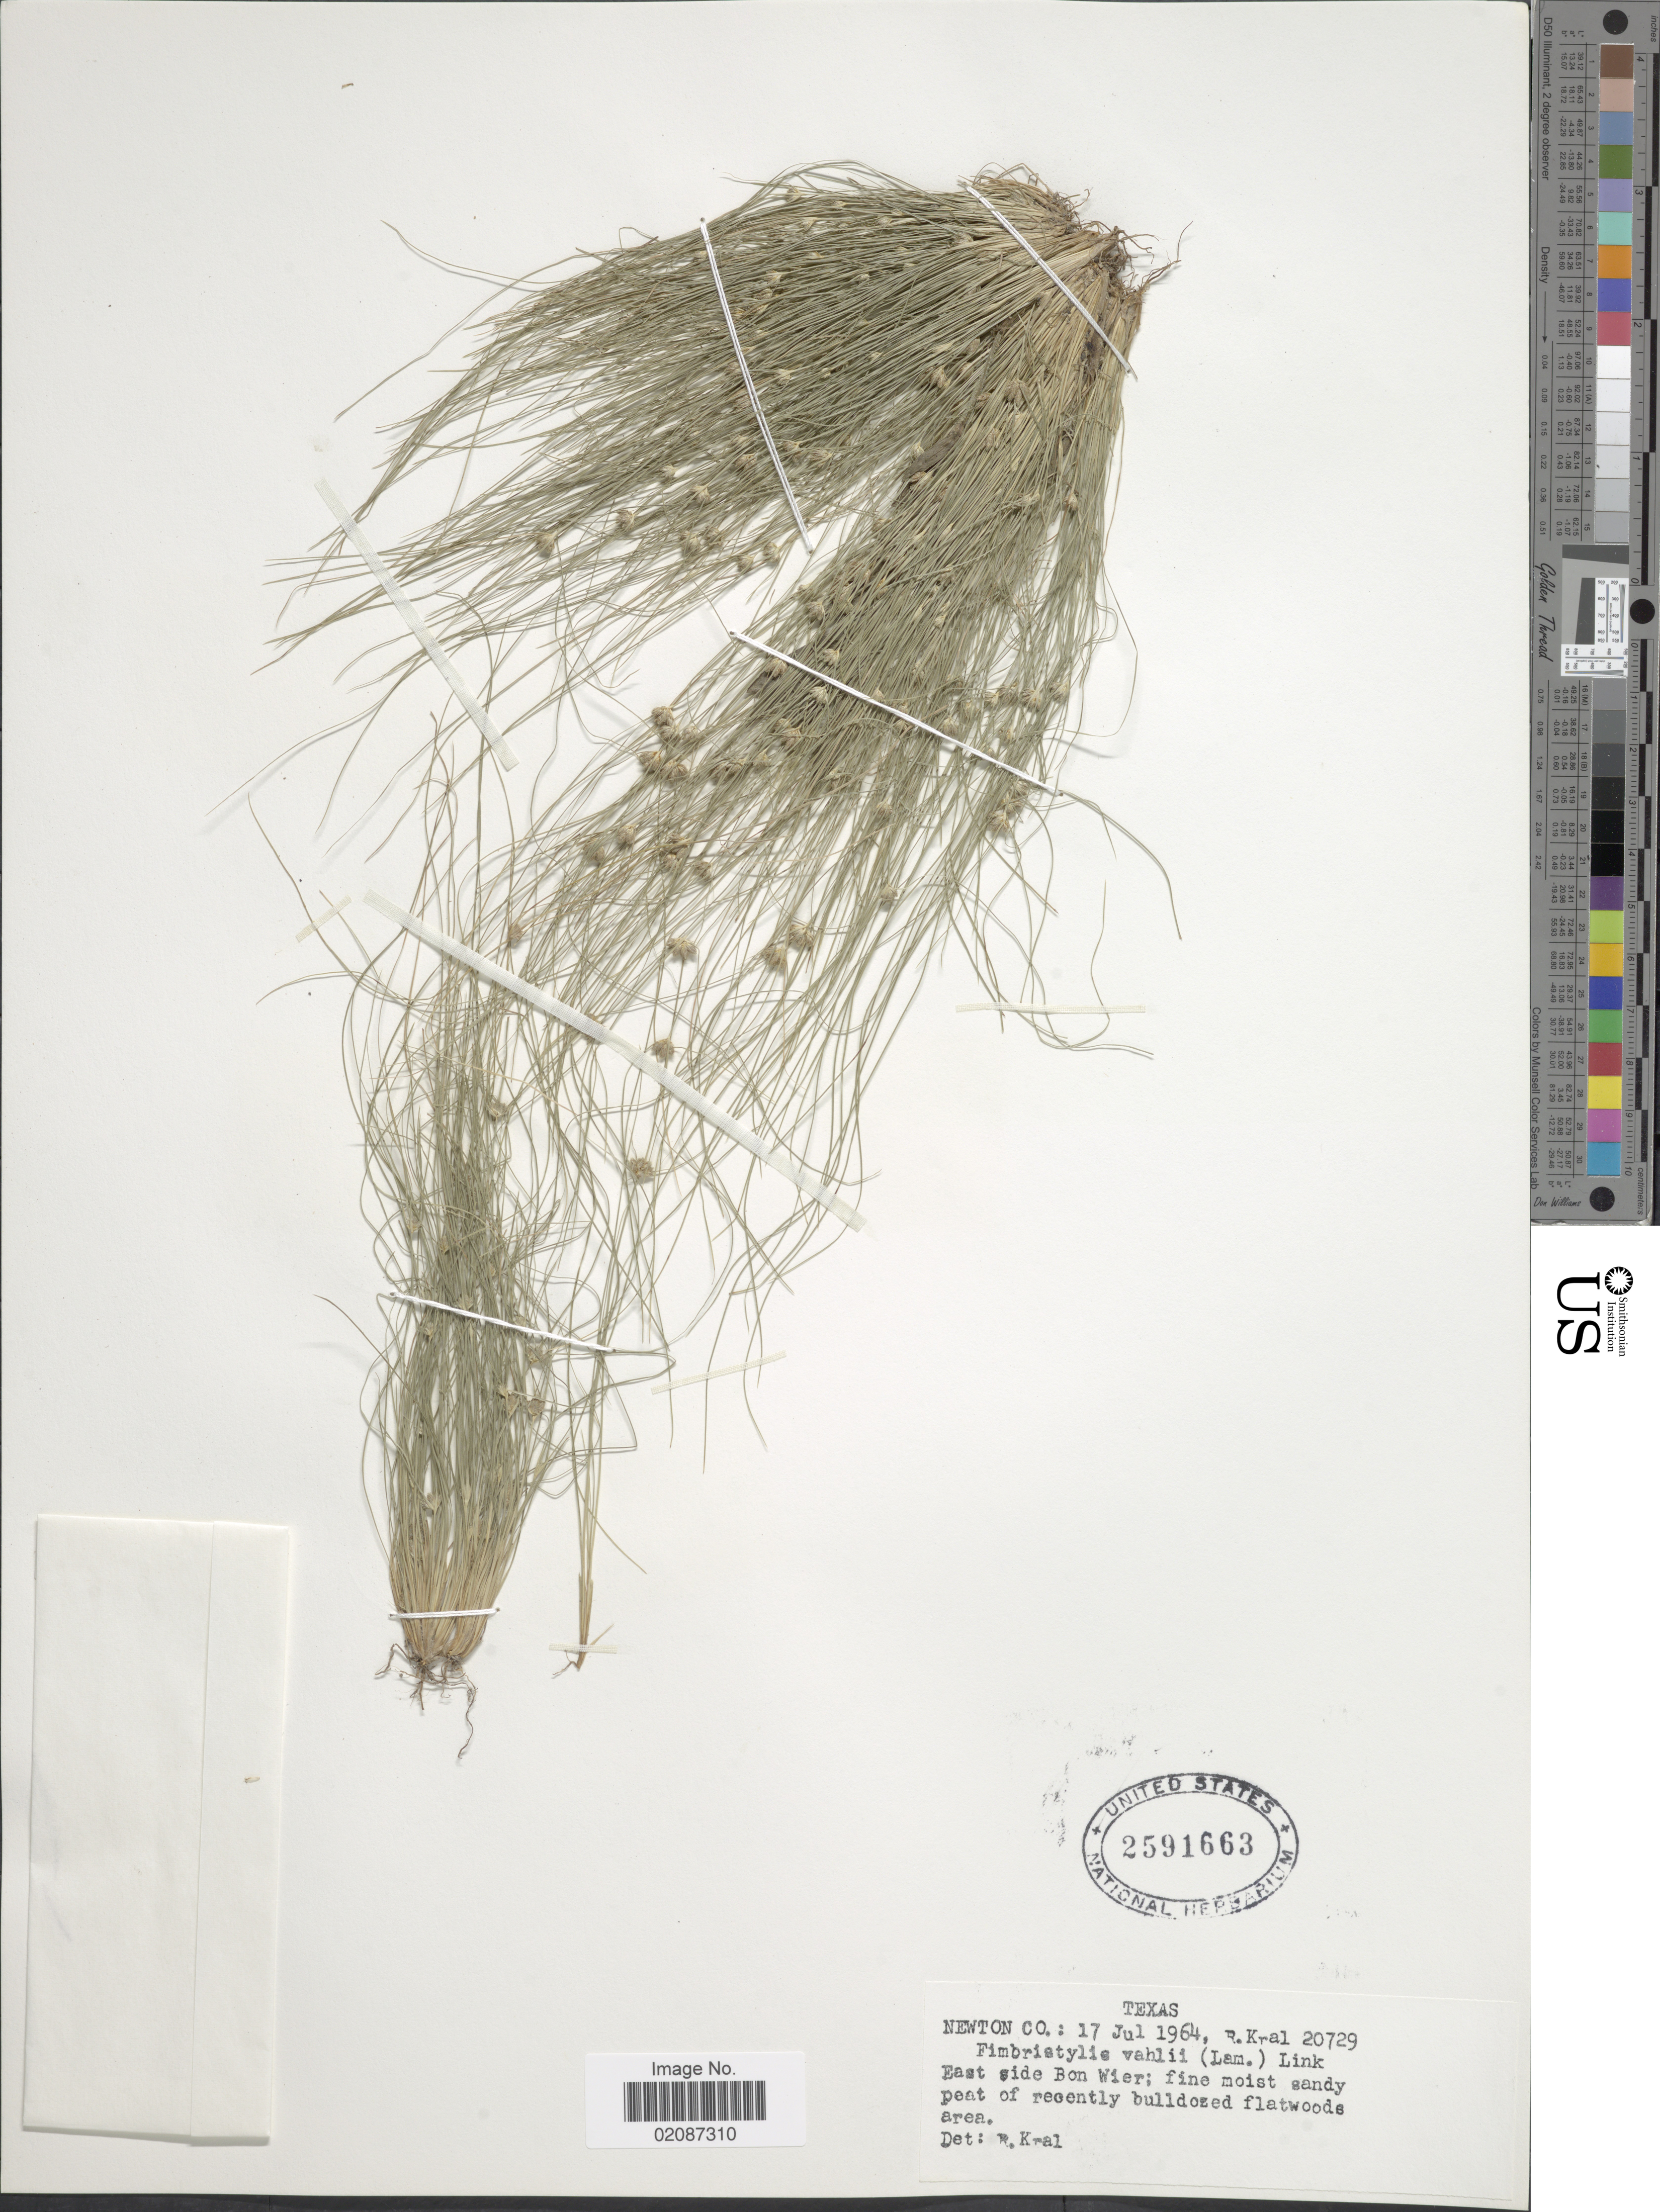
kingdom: Plantae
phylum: Tracheophyta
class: Liliopsida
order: Poales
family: Cyperaceae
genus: Fimbristylis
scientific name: Fimbristylis vahlii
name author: (Lam.) Link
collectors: R. Kral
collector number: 20729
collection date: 1964-07-17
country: United States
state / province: Texas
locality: Newton Co.: East side Bon Wier: fine mosit sandy peat of recently bulldozed flatwoods area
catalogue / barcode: US 2591663